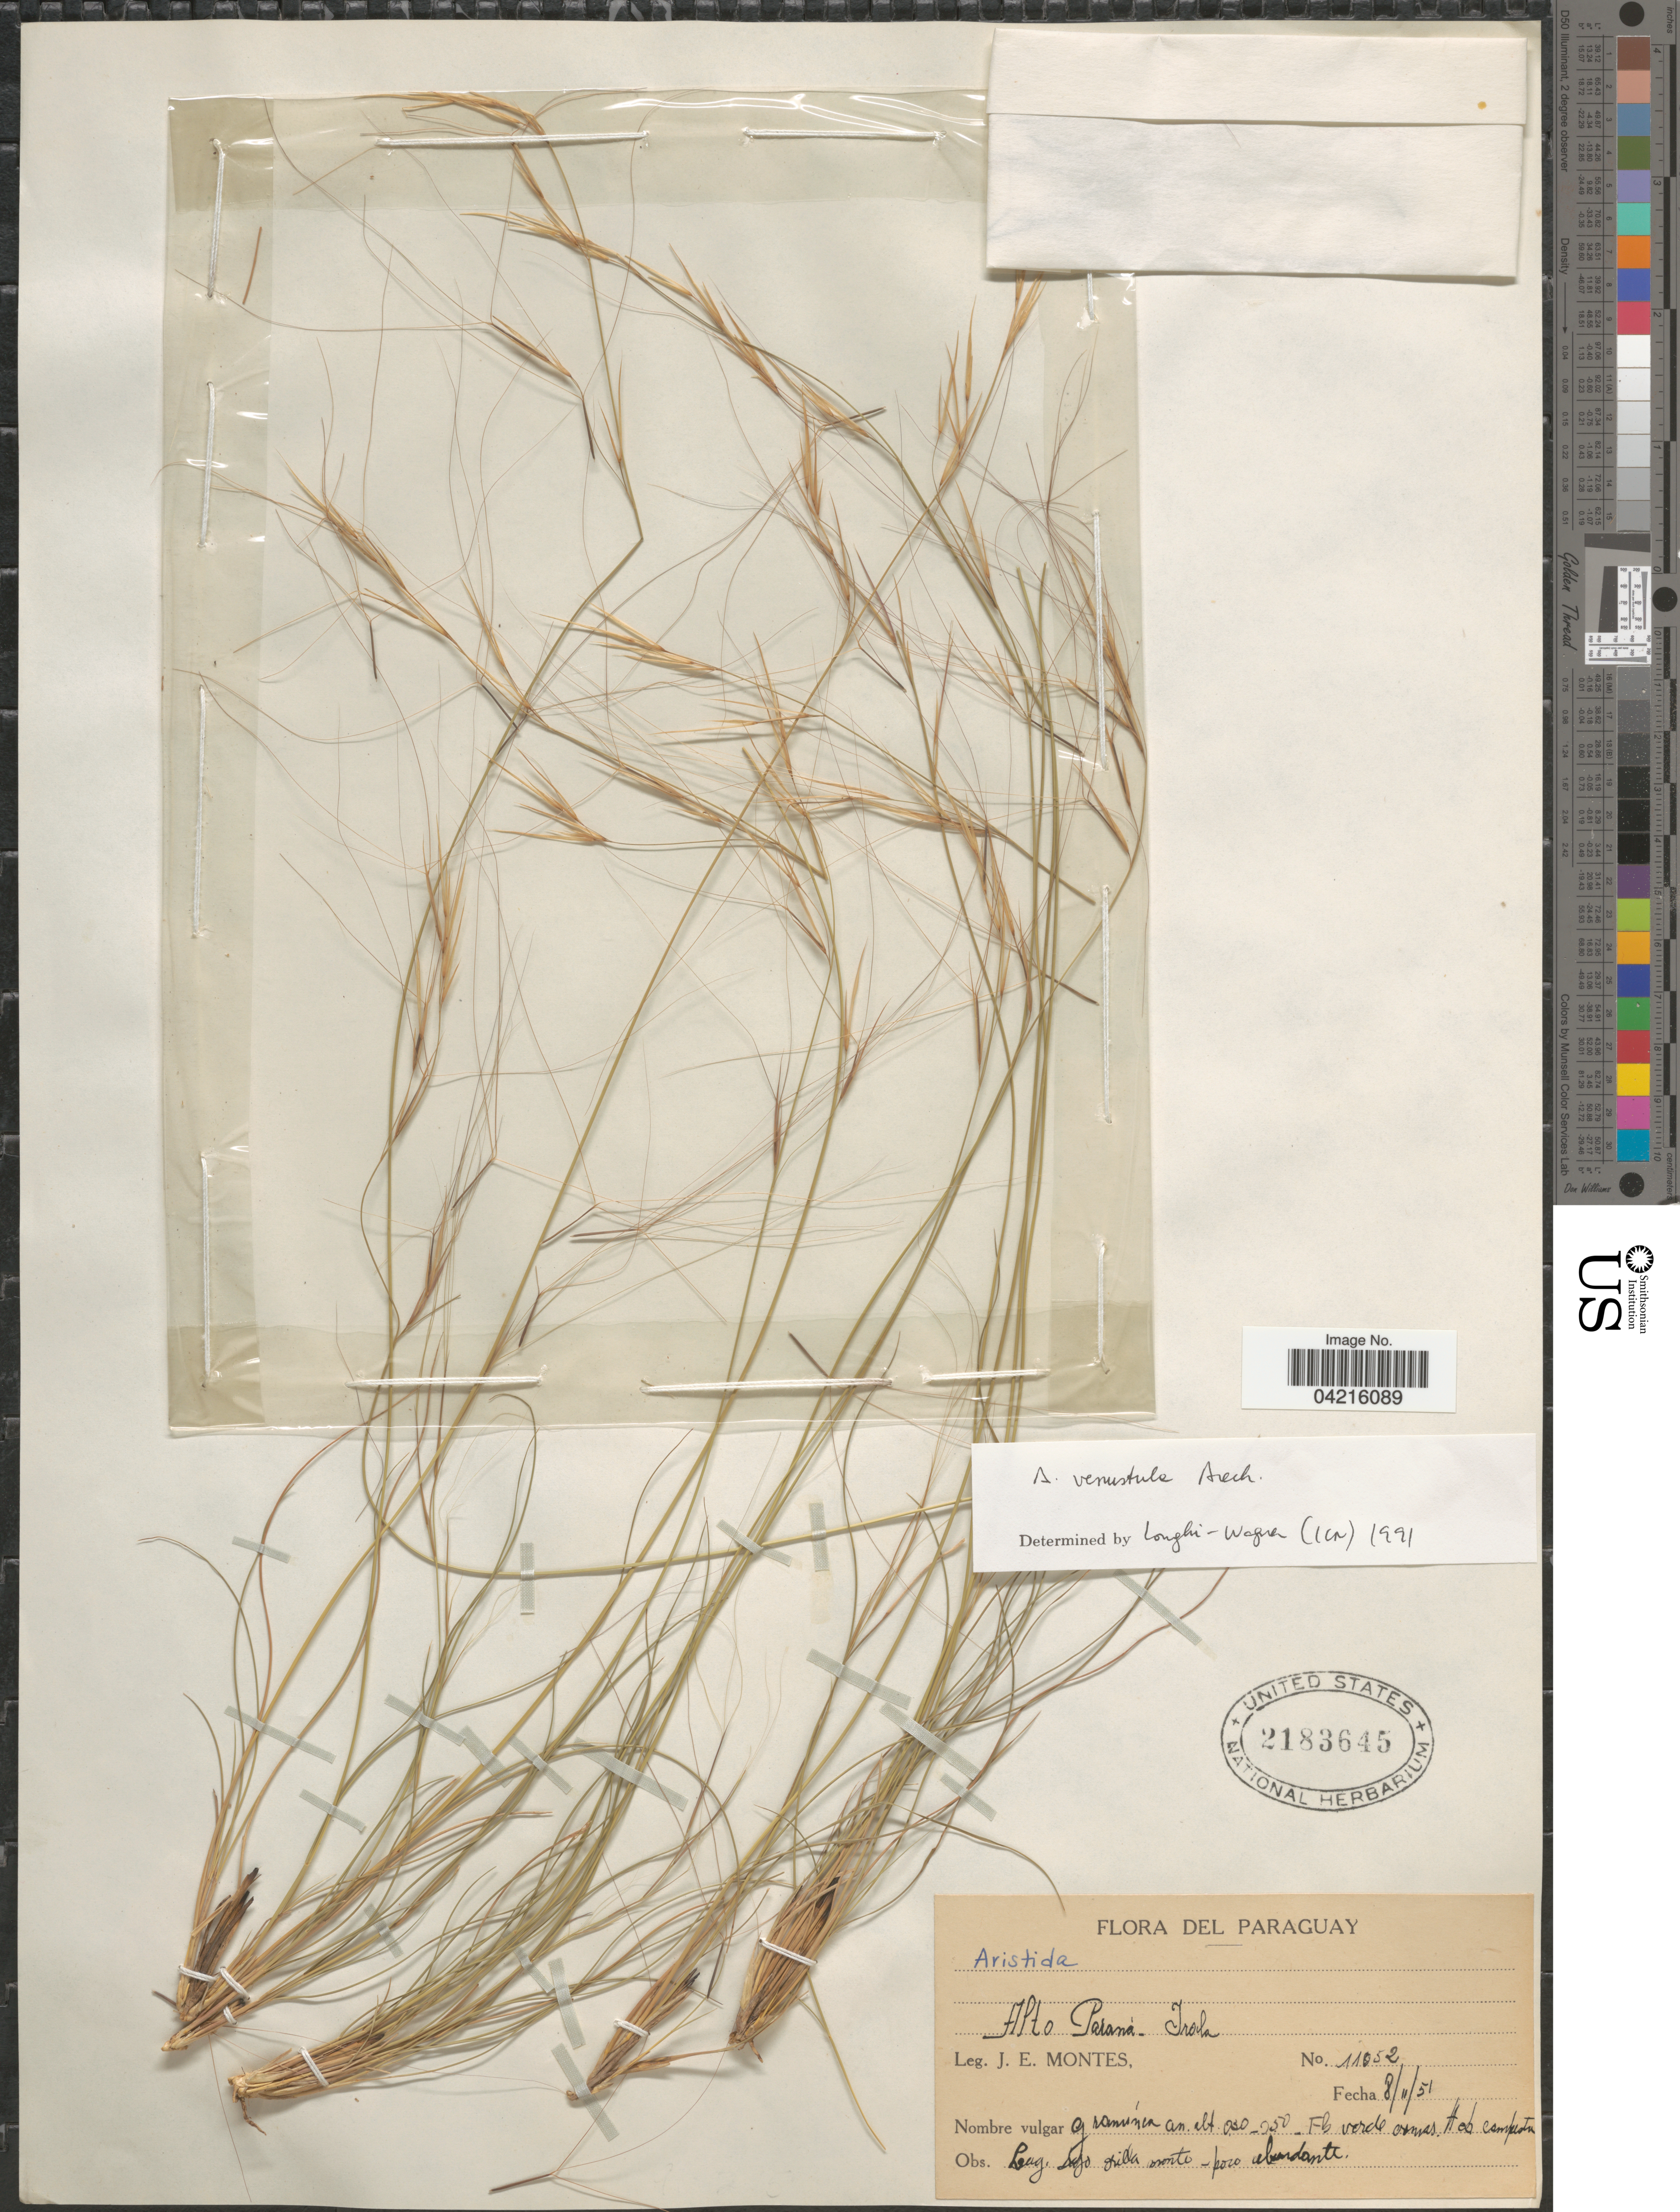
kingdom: Plantae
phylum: Tracheophyta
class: Liliopsida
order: Poales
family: Poaceae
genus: Aristida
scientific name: Aristida venustula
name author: Arechav.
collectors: J. E. Montes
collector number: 11052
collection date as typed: Transcribed d/m/y: 8/2/51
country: Paraguay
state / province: Alto Parana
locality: Irola.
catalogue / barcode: US 2183645